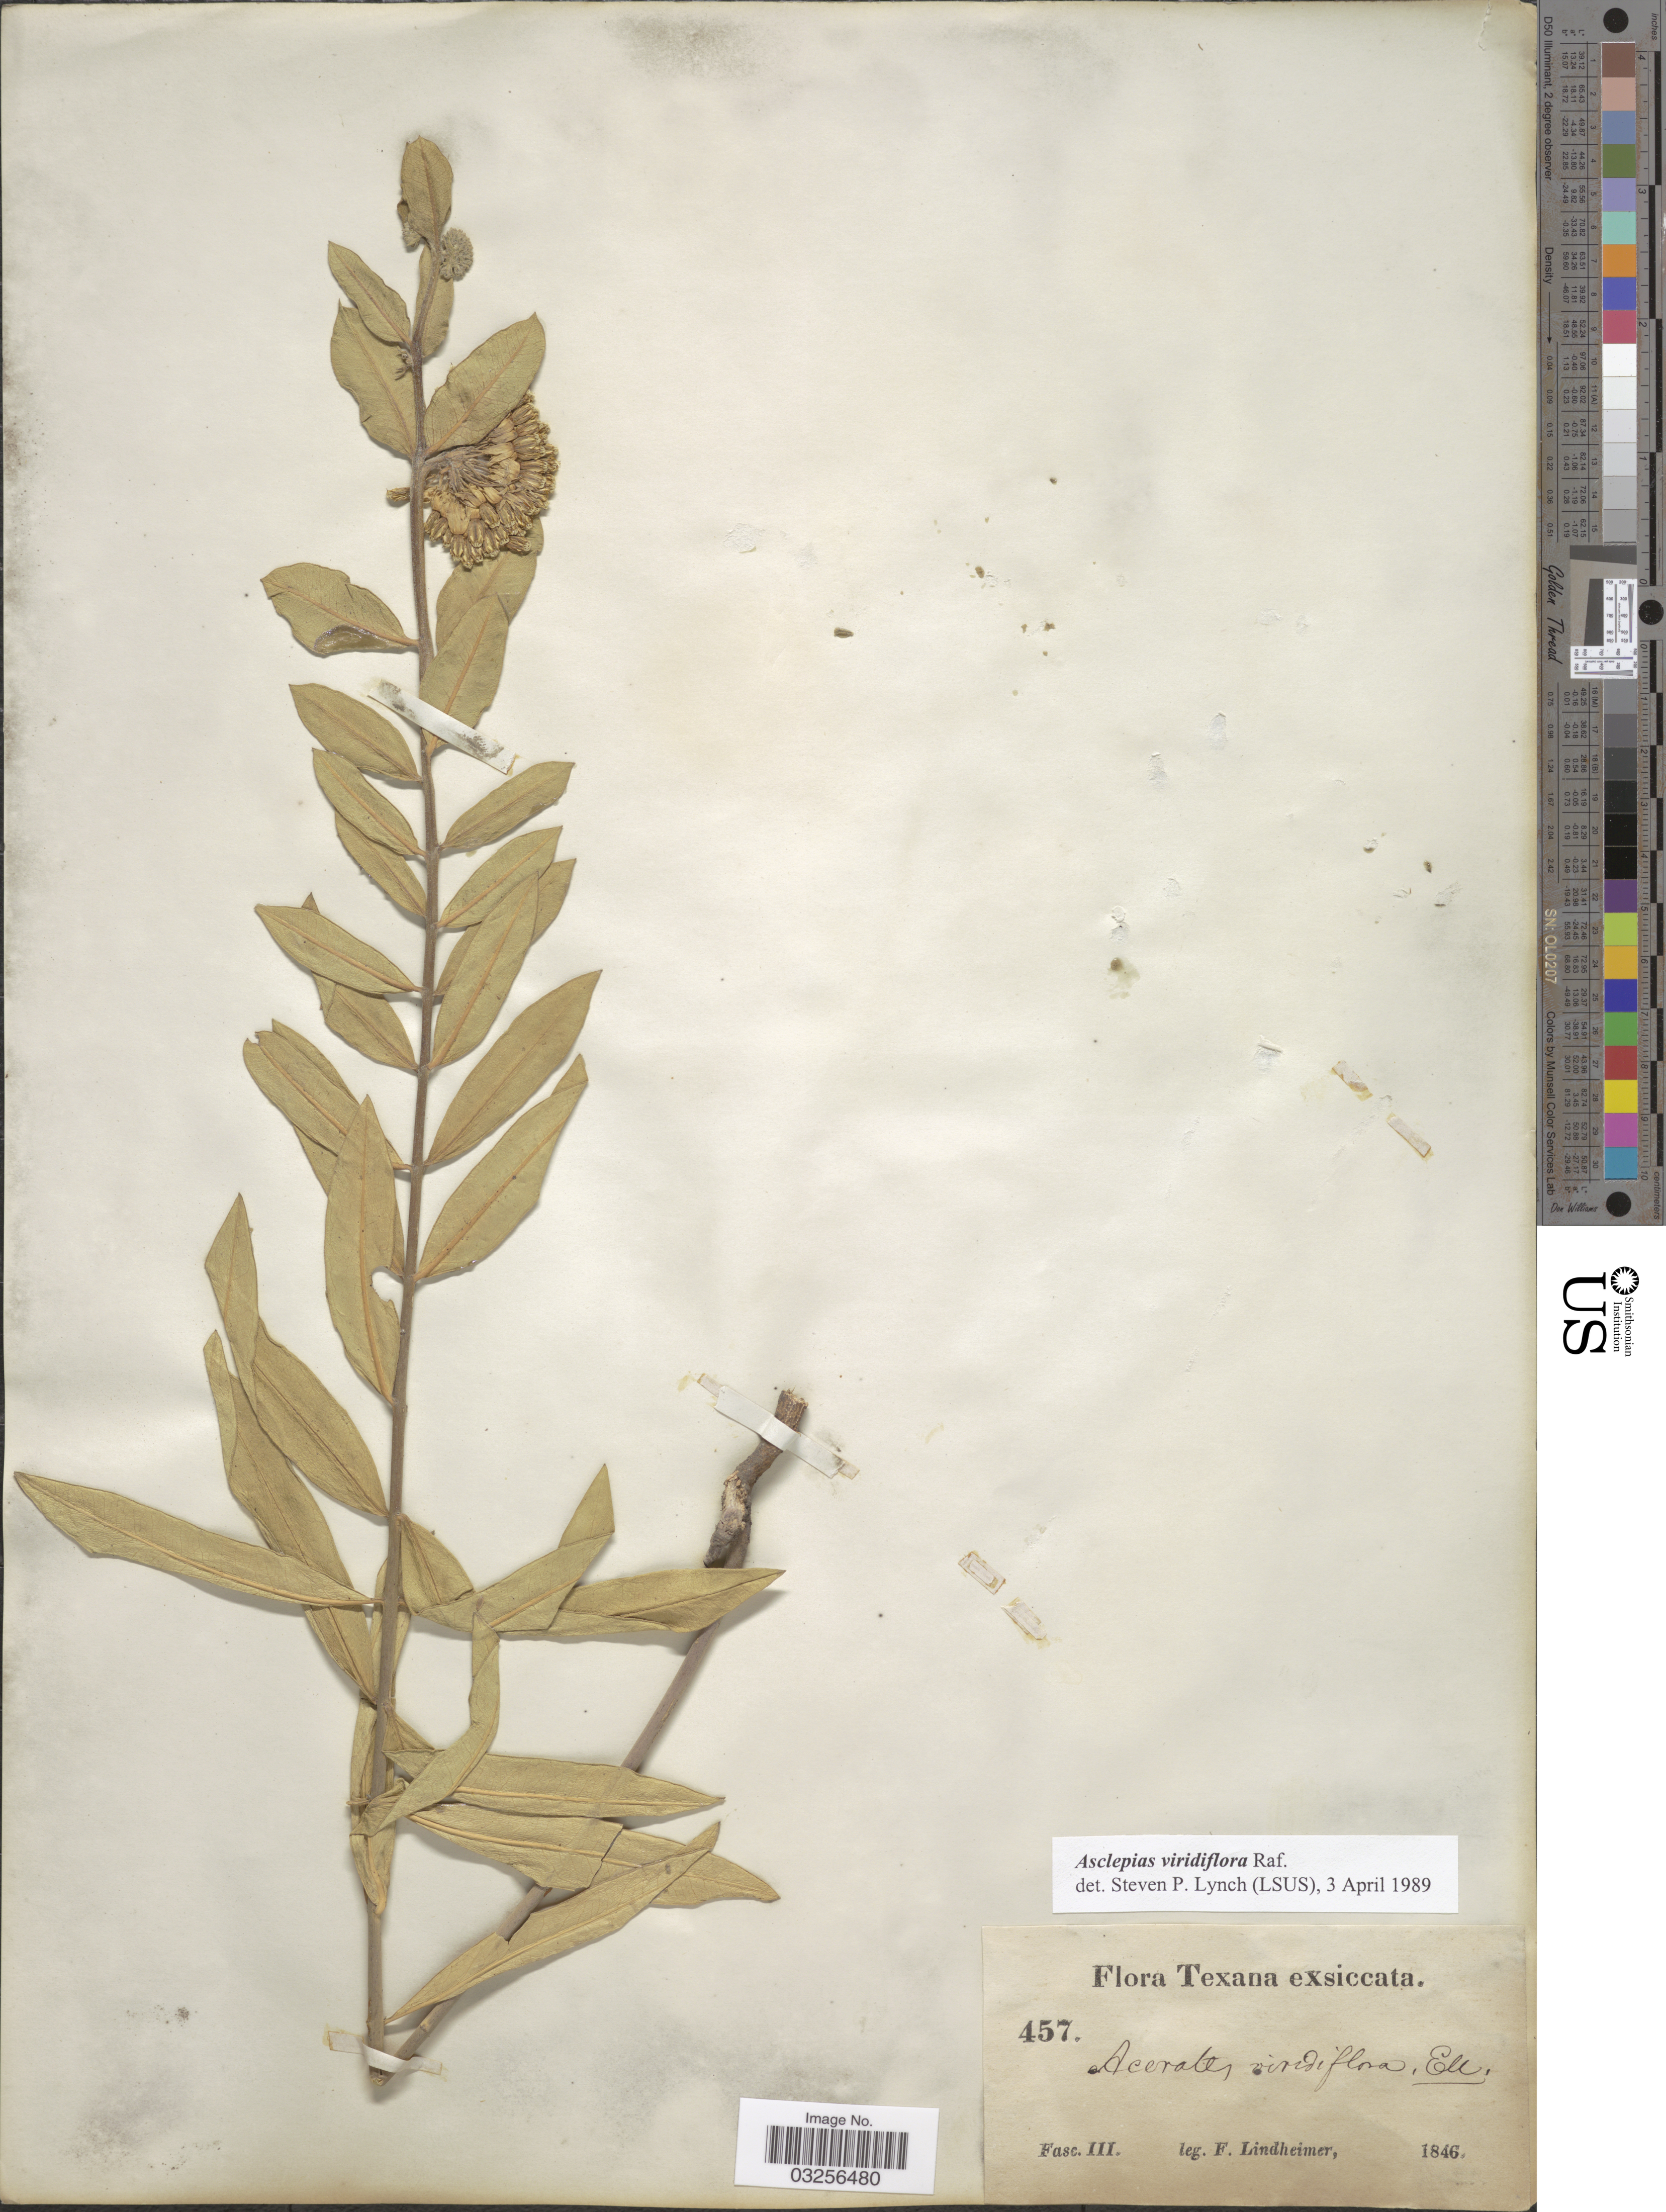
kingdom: Plantae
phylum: Tracheophyta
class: Magnoliopsida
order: Gentianales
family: Apocynaceae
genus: Asclepias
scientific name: Asclepias viridiflora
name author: Raf.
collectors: F. Lindheimer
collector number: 457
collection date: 1846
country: United States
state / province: Texas